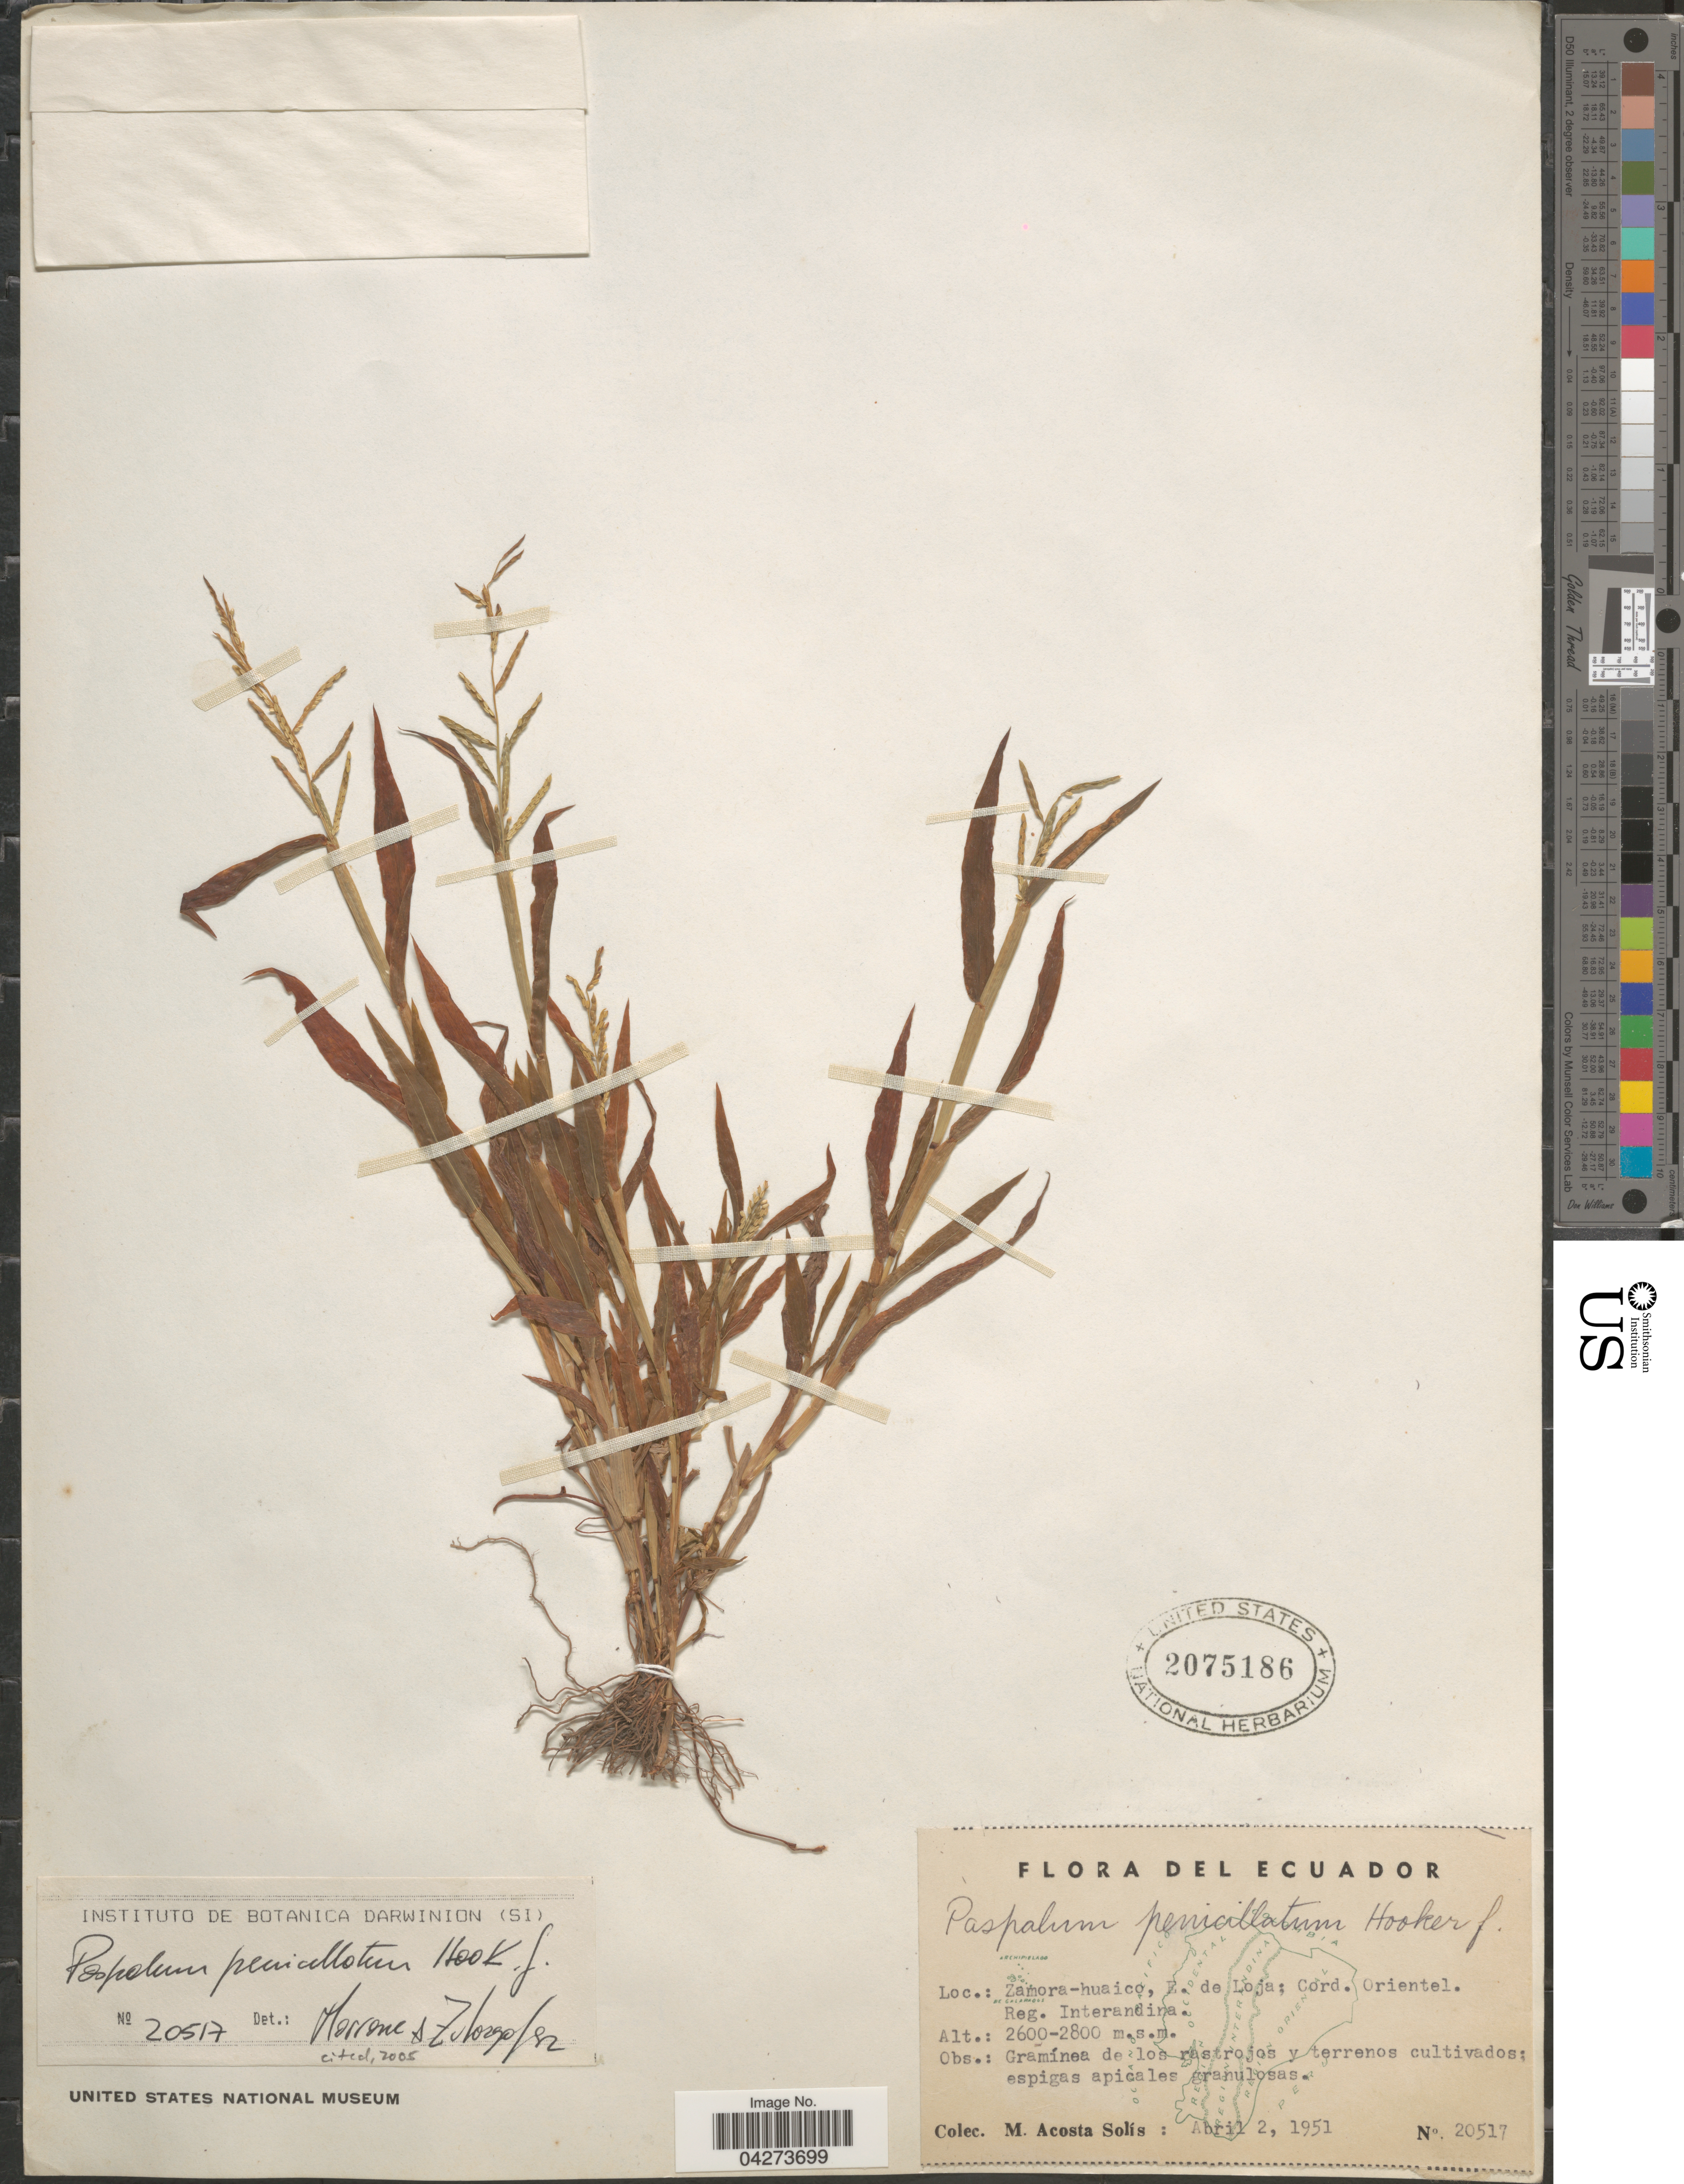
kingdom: Plantae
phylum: Tracheophyta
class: Liliopsida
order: Poales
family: Poaceae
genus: Paspalum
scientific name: Paspalum penicillatum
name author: Hook. f.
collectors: M. Acosta Solis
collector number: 20517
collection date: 1951-04-02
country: Ecuador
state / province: Loja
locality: Zamora-huaico, E. de Loja: Cord. Orientel. Reg. Interandina.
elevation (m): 2600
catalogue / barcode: US 2075186